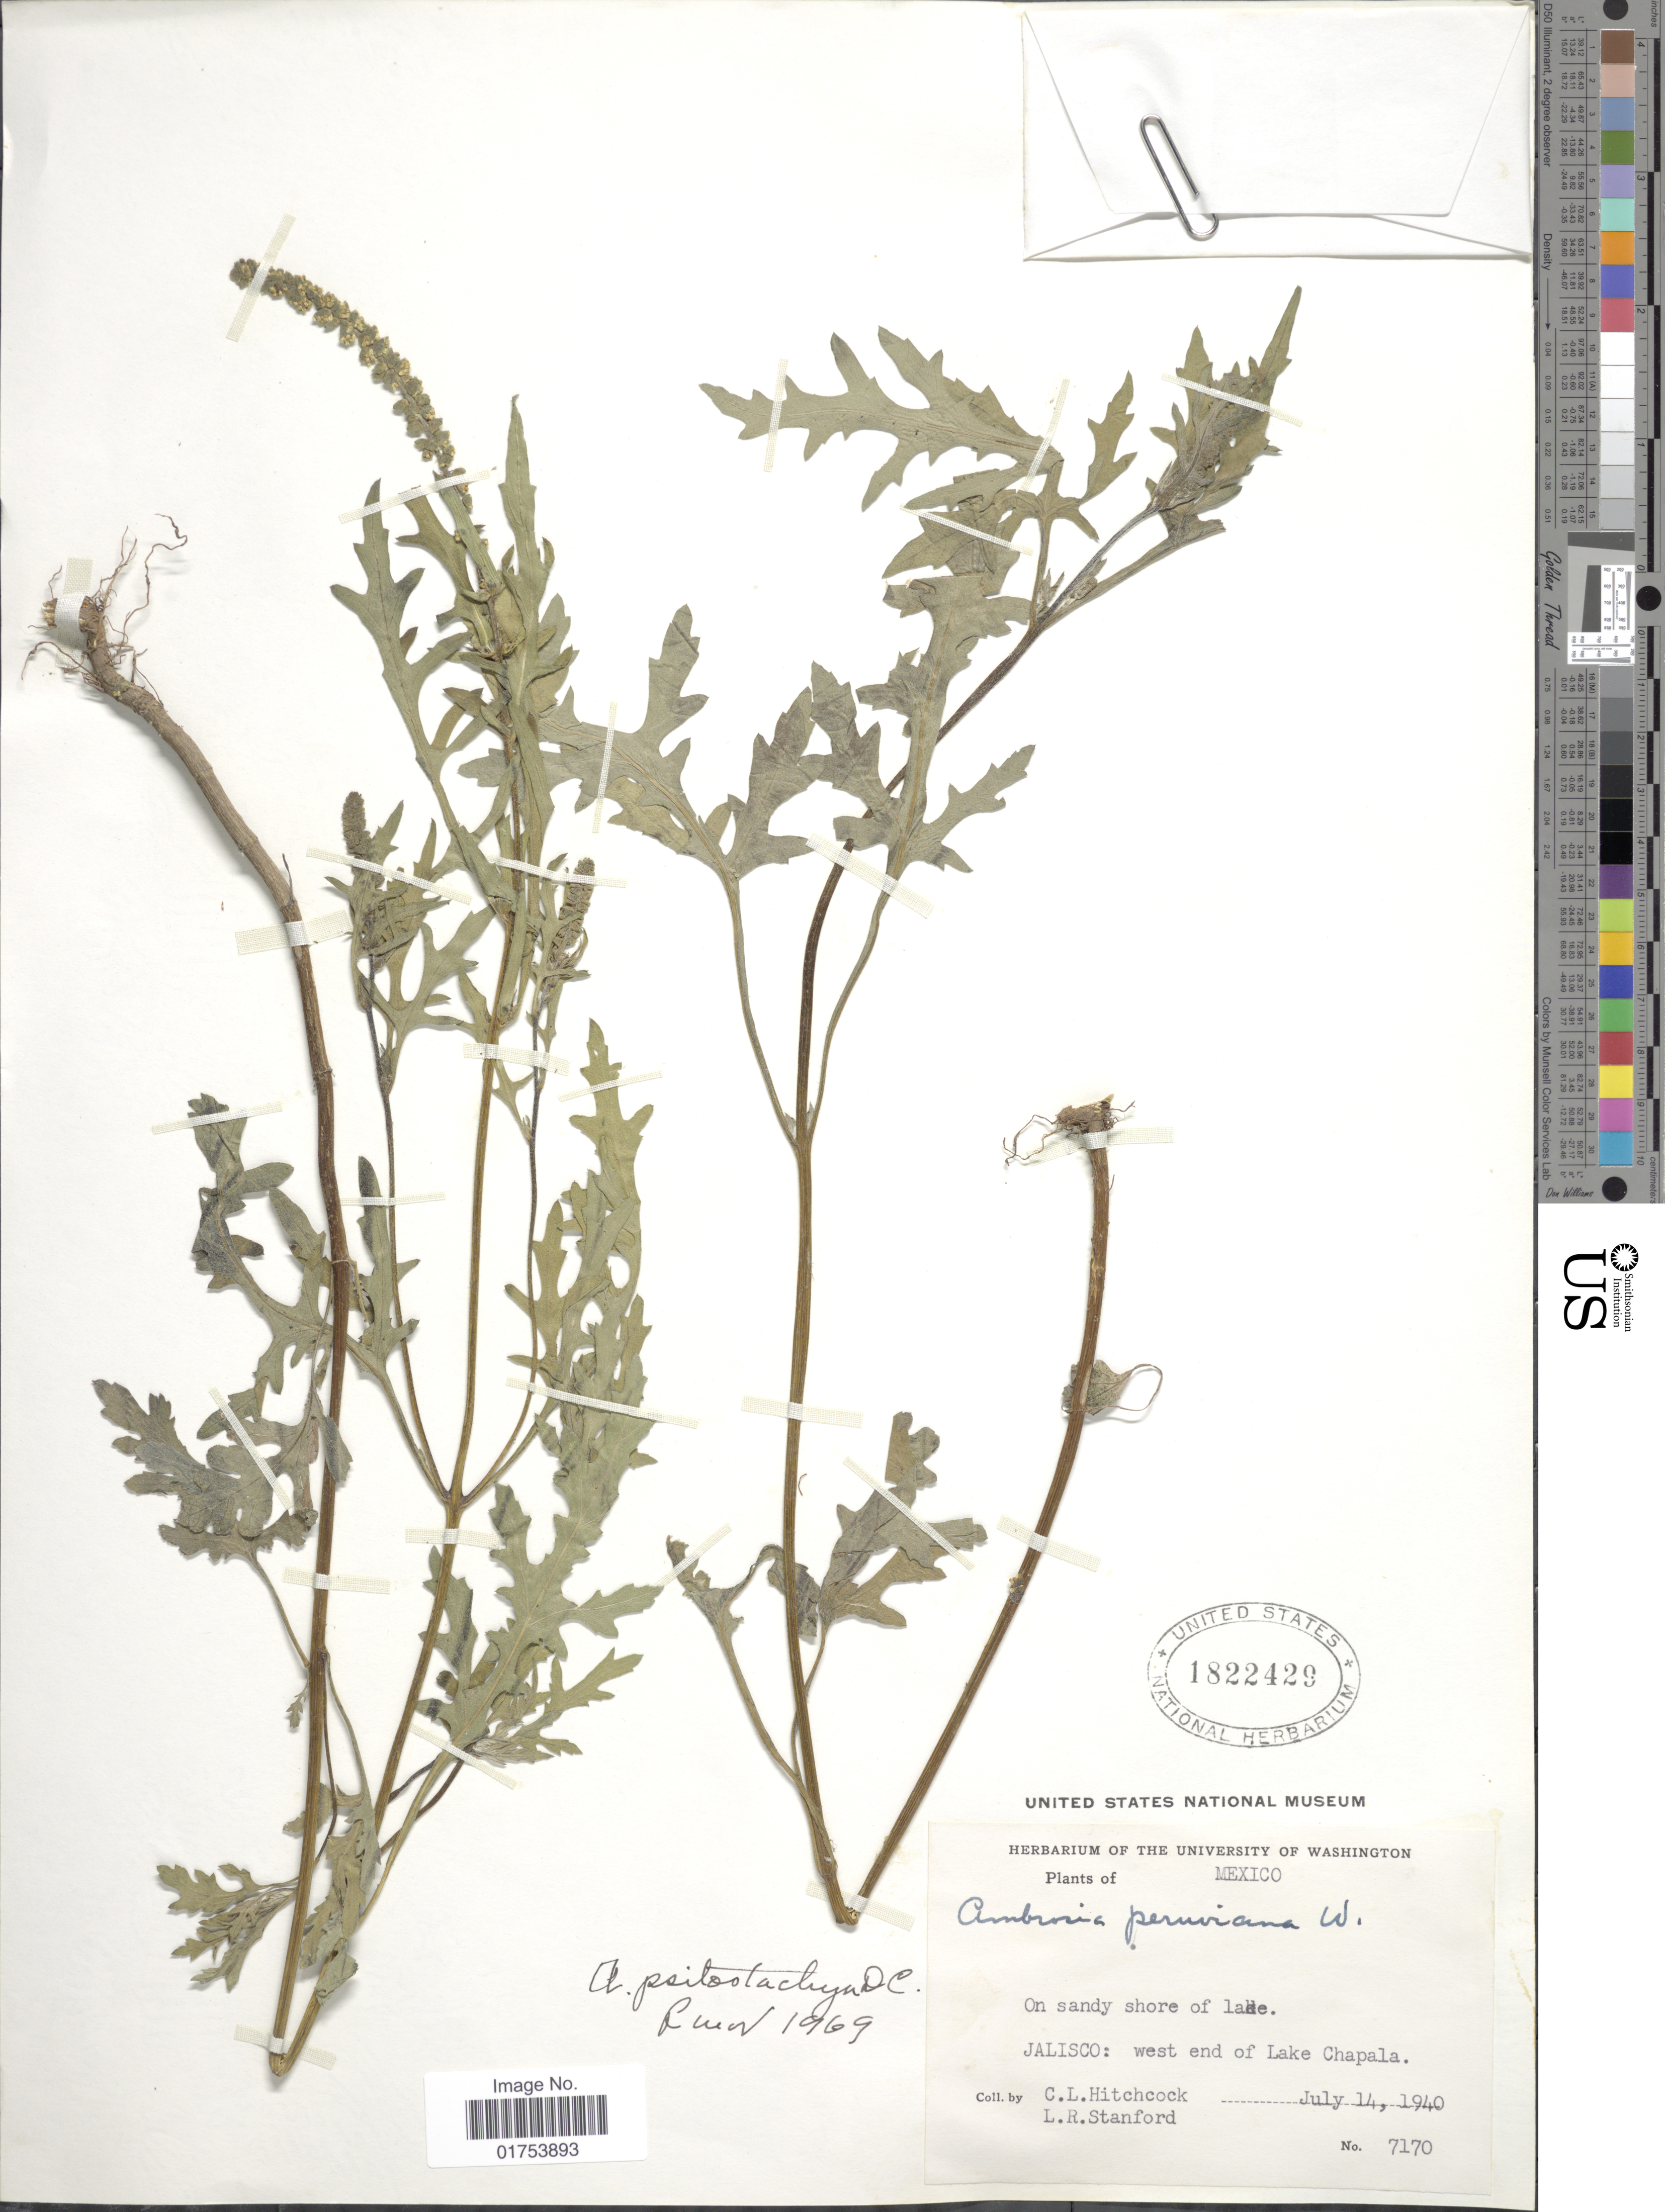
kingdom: Plantae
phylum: Tracheophyta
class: Magnoliopsida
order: Asterales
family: Asteraceae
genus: Ambrosia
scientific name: Ambrosia psilostachya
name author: DC.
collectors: C. L. Hitchcock & L. R. Stanford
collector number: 7170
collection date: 1940-07-14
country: Mexico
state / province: Jalisco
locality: West end of Lake Chapala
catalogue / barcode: US 1822429